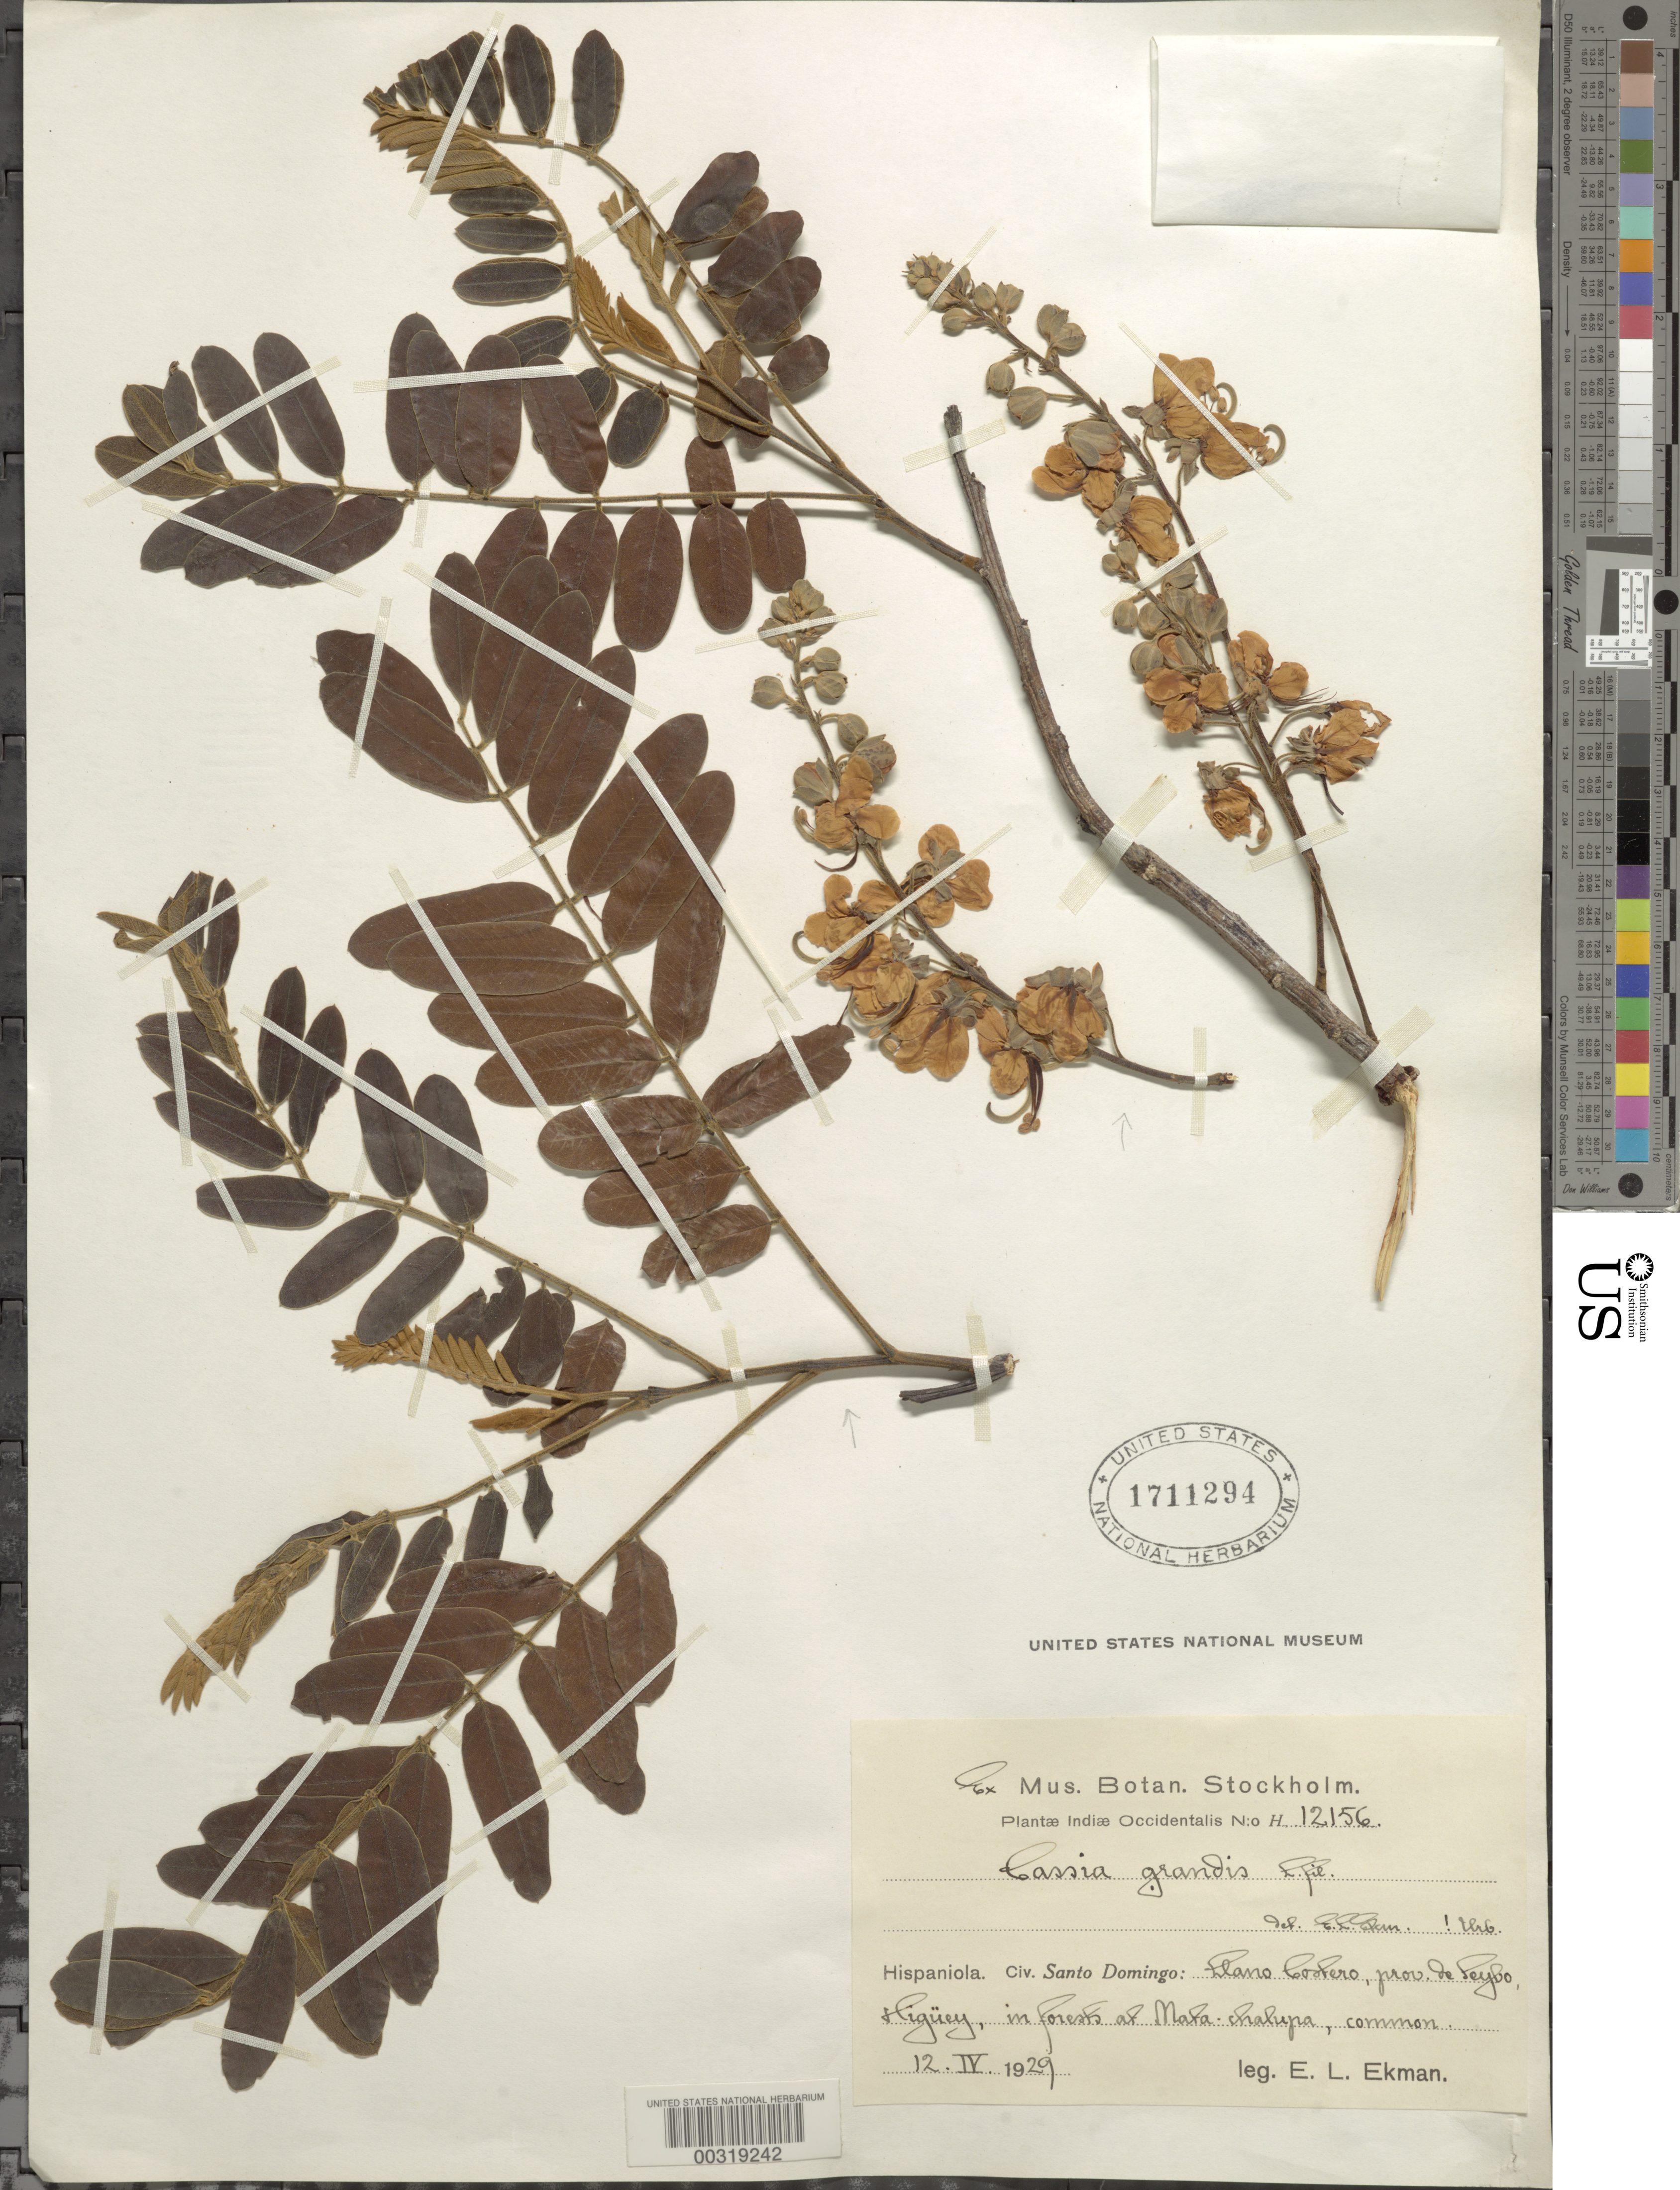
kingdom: Plantae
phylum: Tracheophyta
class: Magnoliopsida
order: Fabales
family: Fabaceae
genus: Cassia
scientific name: Cassia grandis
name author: L. f.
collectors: E. L. Ekman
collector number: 12156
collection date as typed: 12 Apr 1929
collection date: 1929-04-12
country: Dominican Republic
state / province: El Seíbo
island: Hispaniola Island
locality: Llano costero; mata chalupa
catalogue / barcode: US 1711294